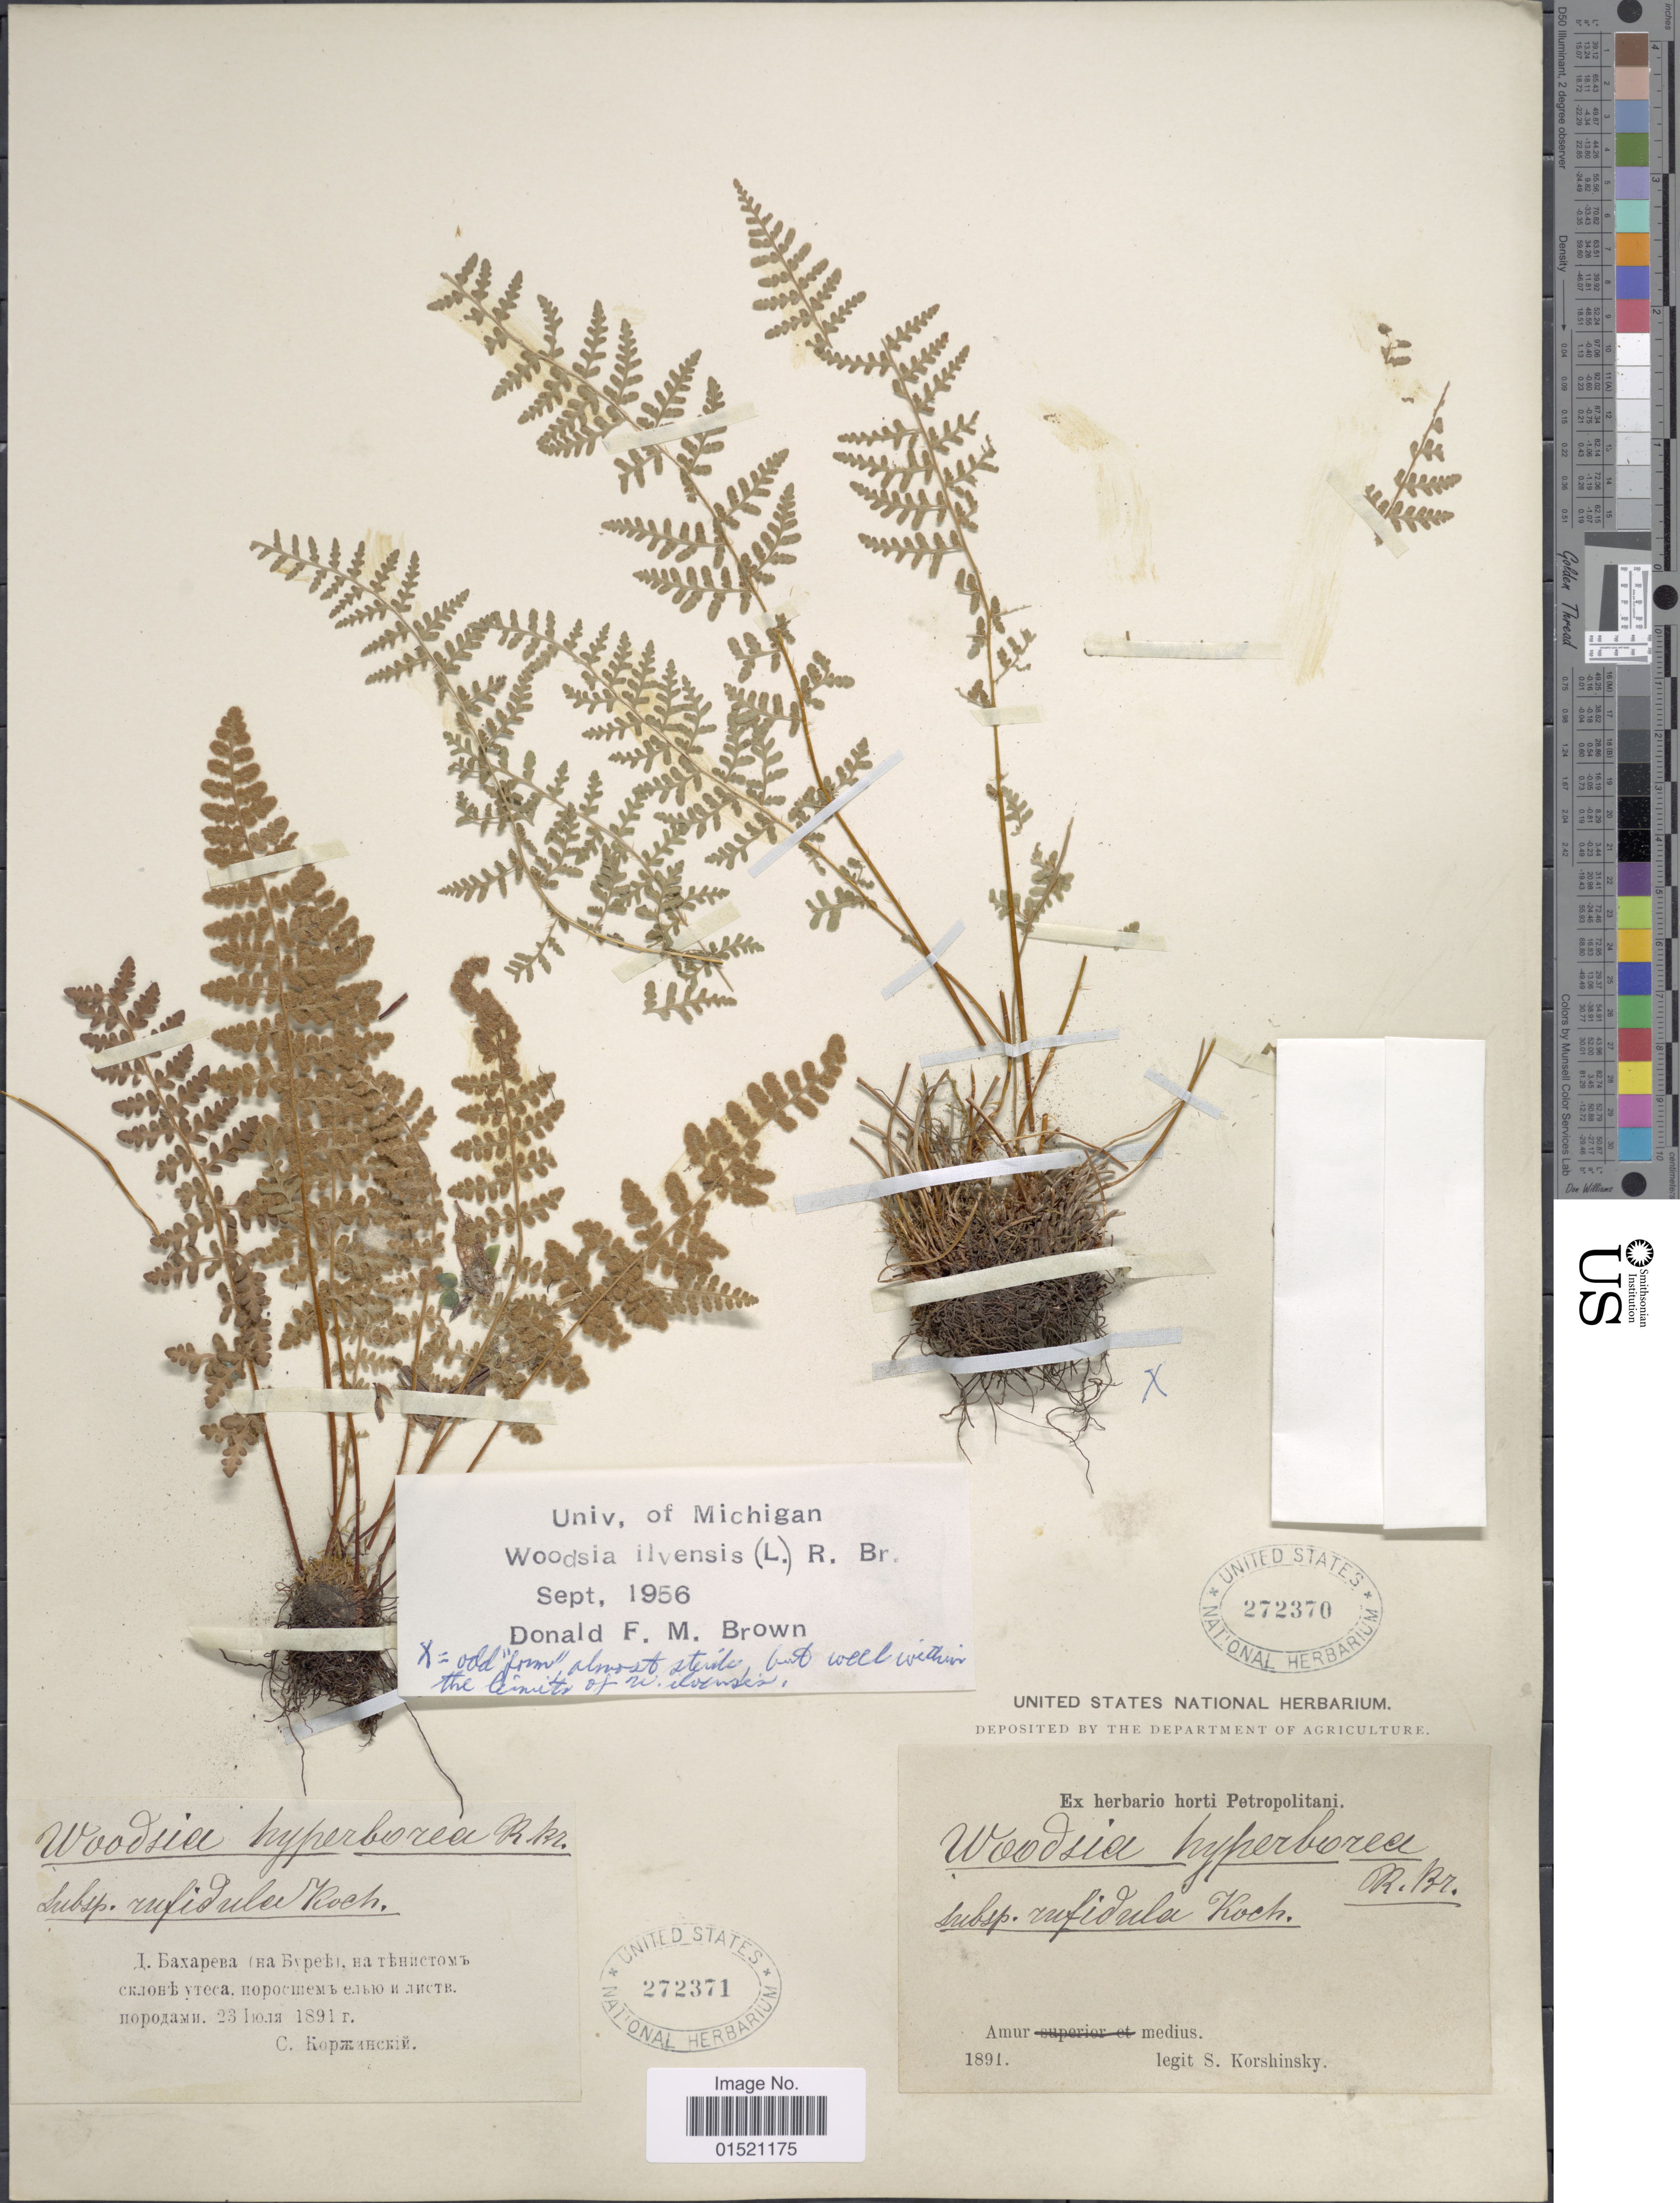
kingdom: Plantae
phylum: Tracheophyta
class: Polypodiopsida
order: Polypodiales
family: Woodsiaceae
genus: Woodsia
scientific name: Woodsia ilvensis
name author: (L.) R. Br.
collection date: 1891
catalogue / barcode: US 272371